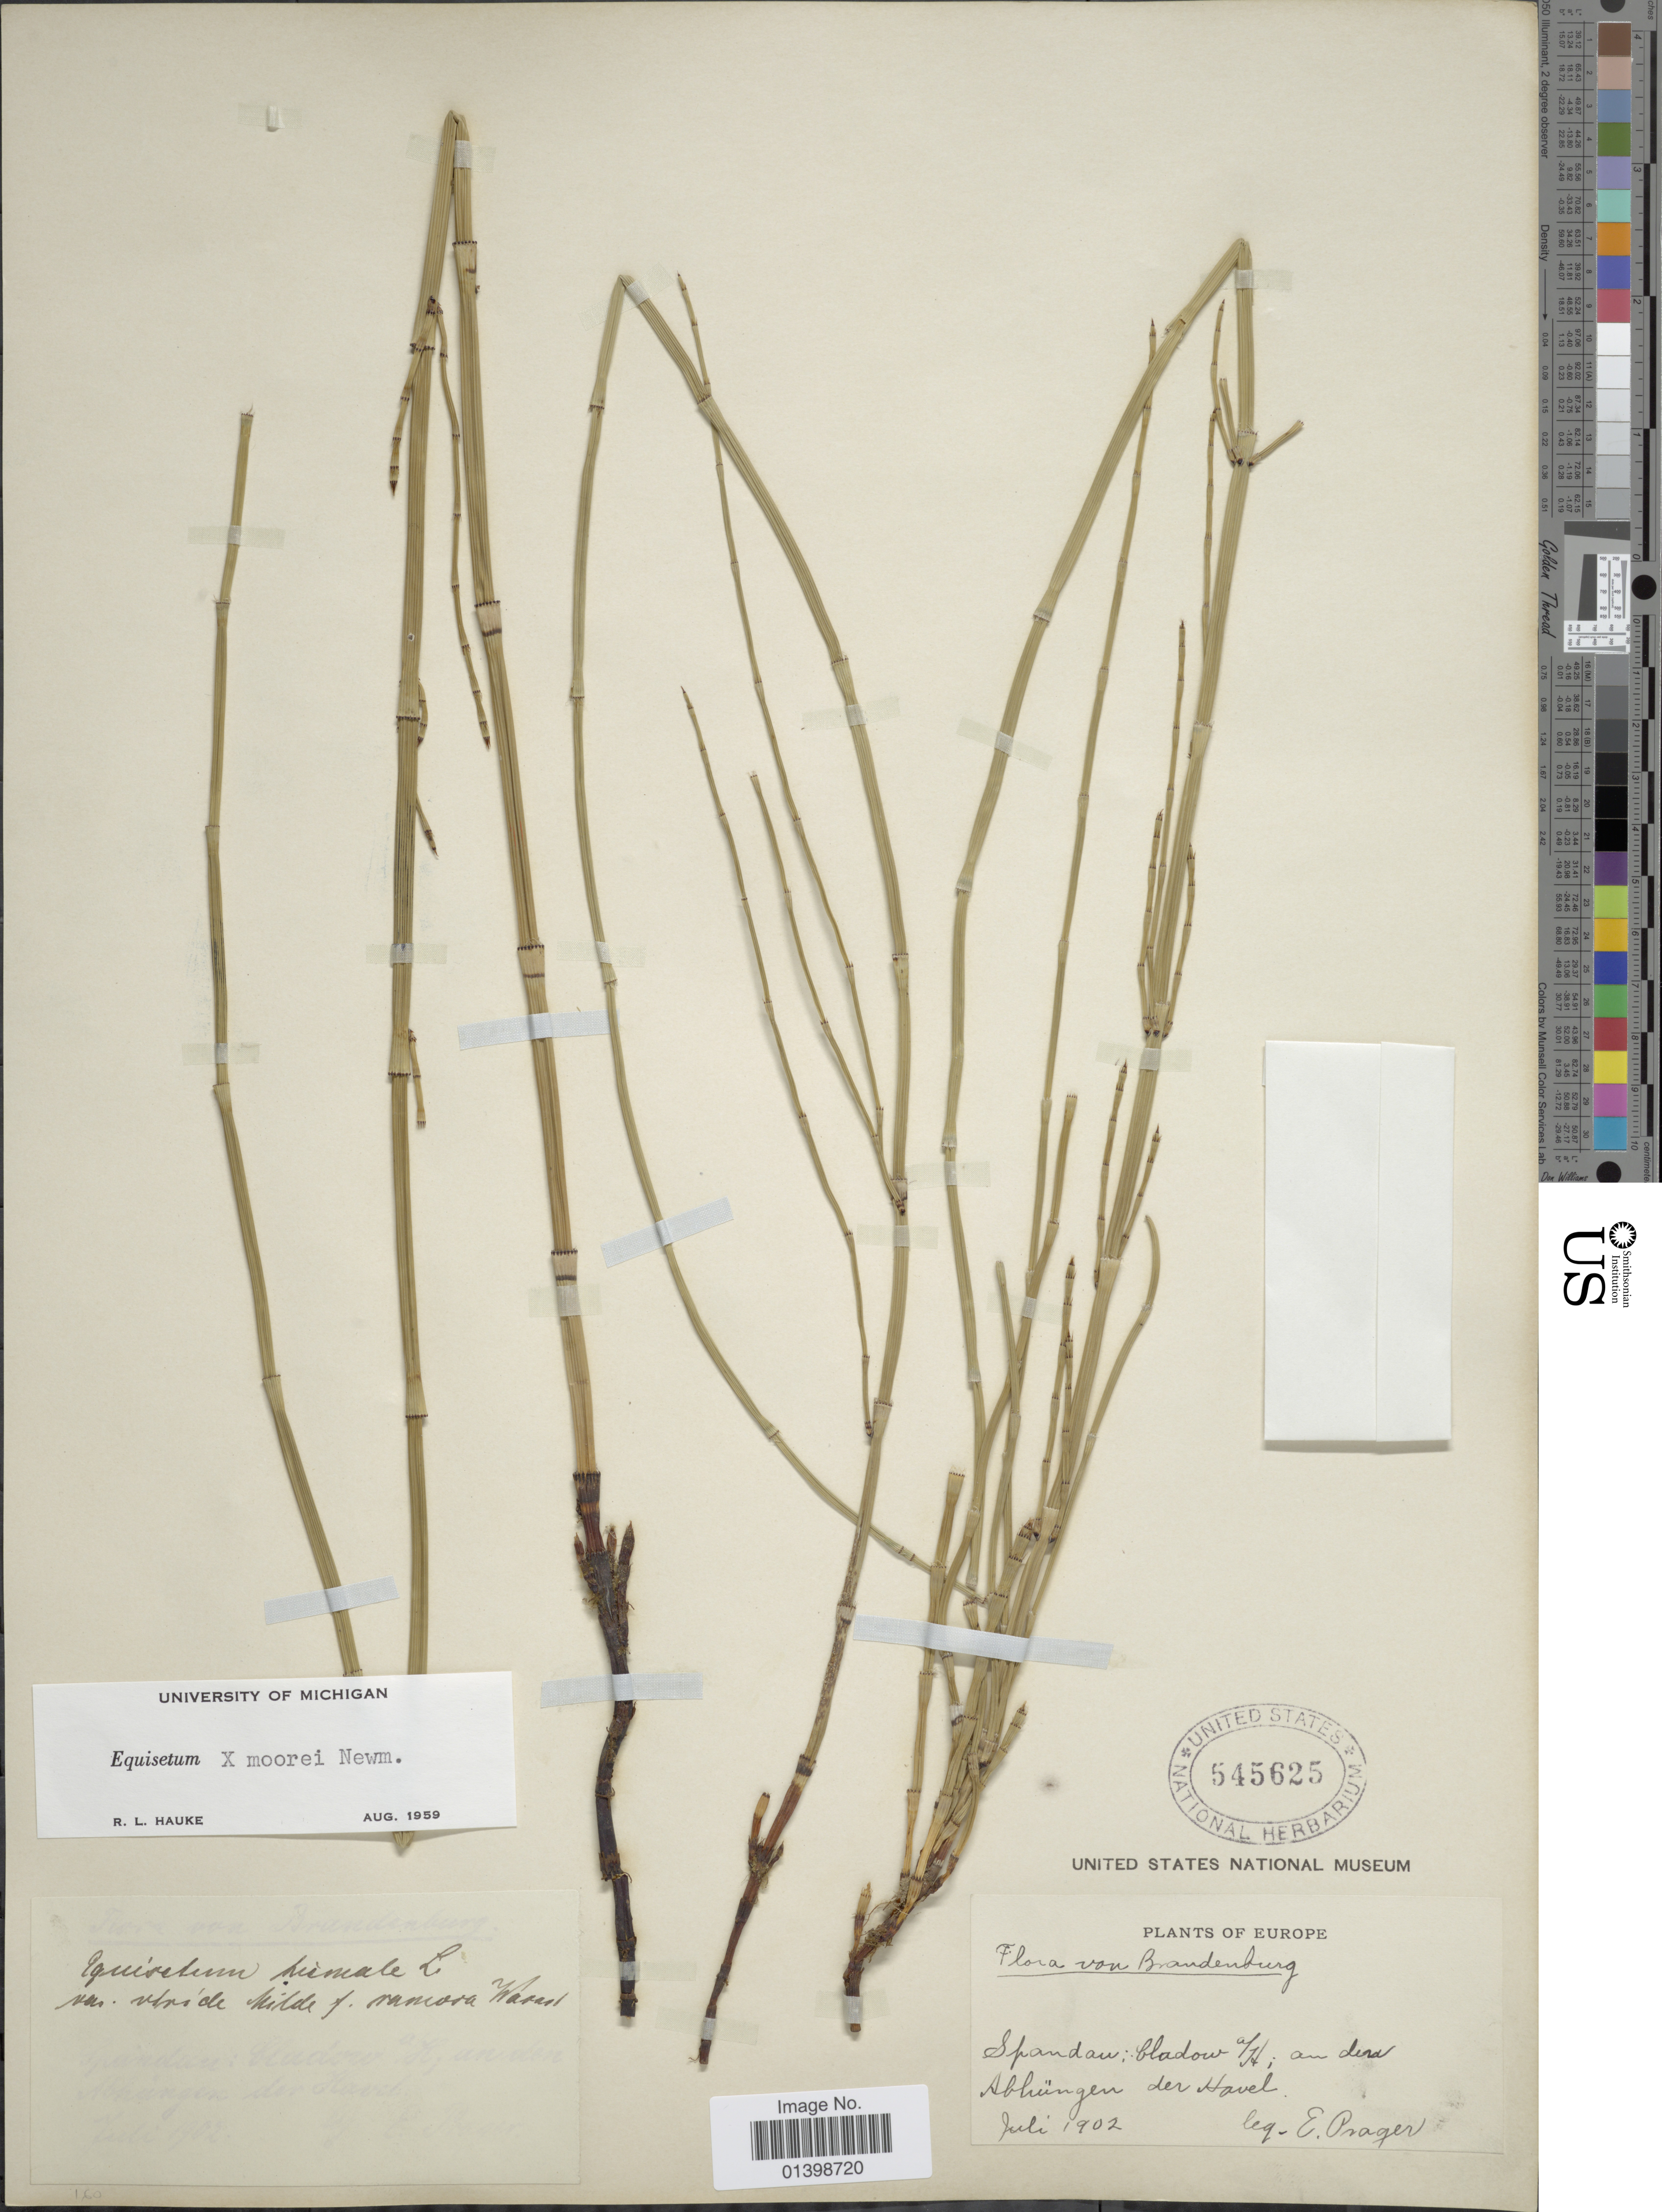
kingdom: Plantae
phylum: Tracheophyta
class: Polypodiopsida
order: Equisetales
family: Equisetaceae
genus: Equisetum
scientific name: Equisetum moorei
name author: Newman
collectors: E. Prager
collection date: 1902-07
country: Germany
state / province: Brandenburg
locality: Spandan: bladow a/h an den Abhüngen der Havel [interpreted]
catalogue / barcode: US 545625